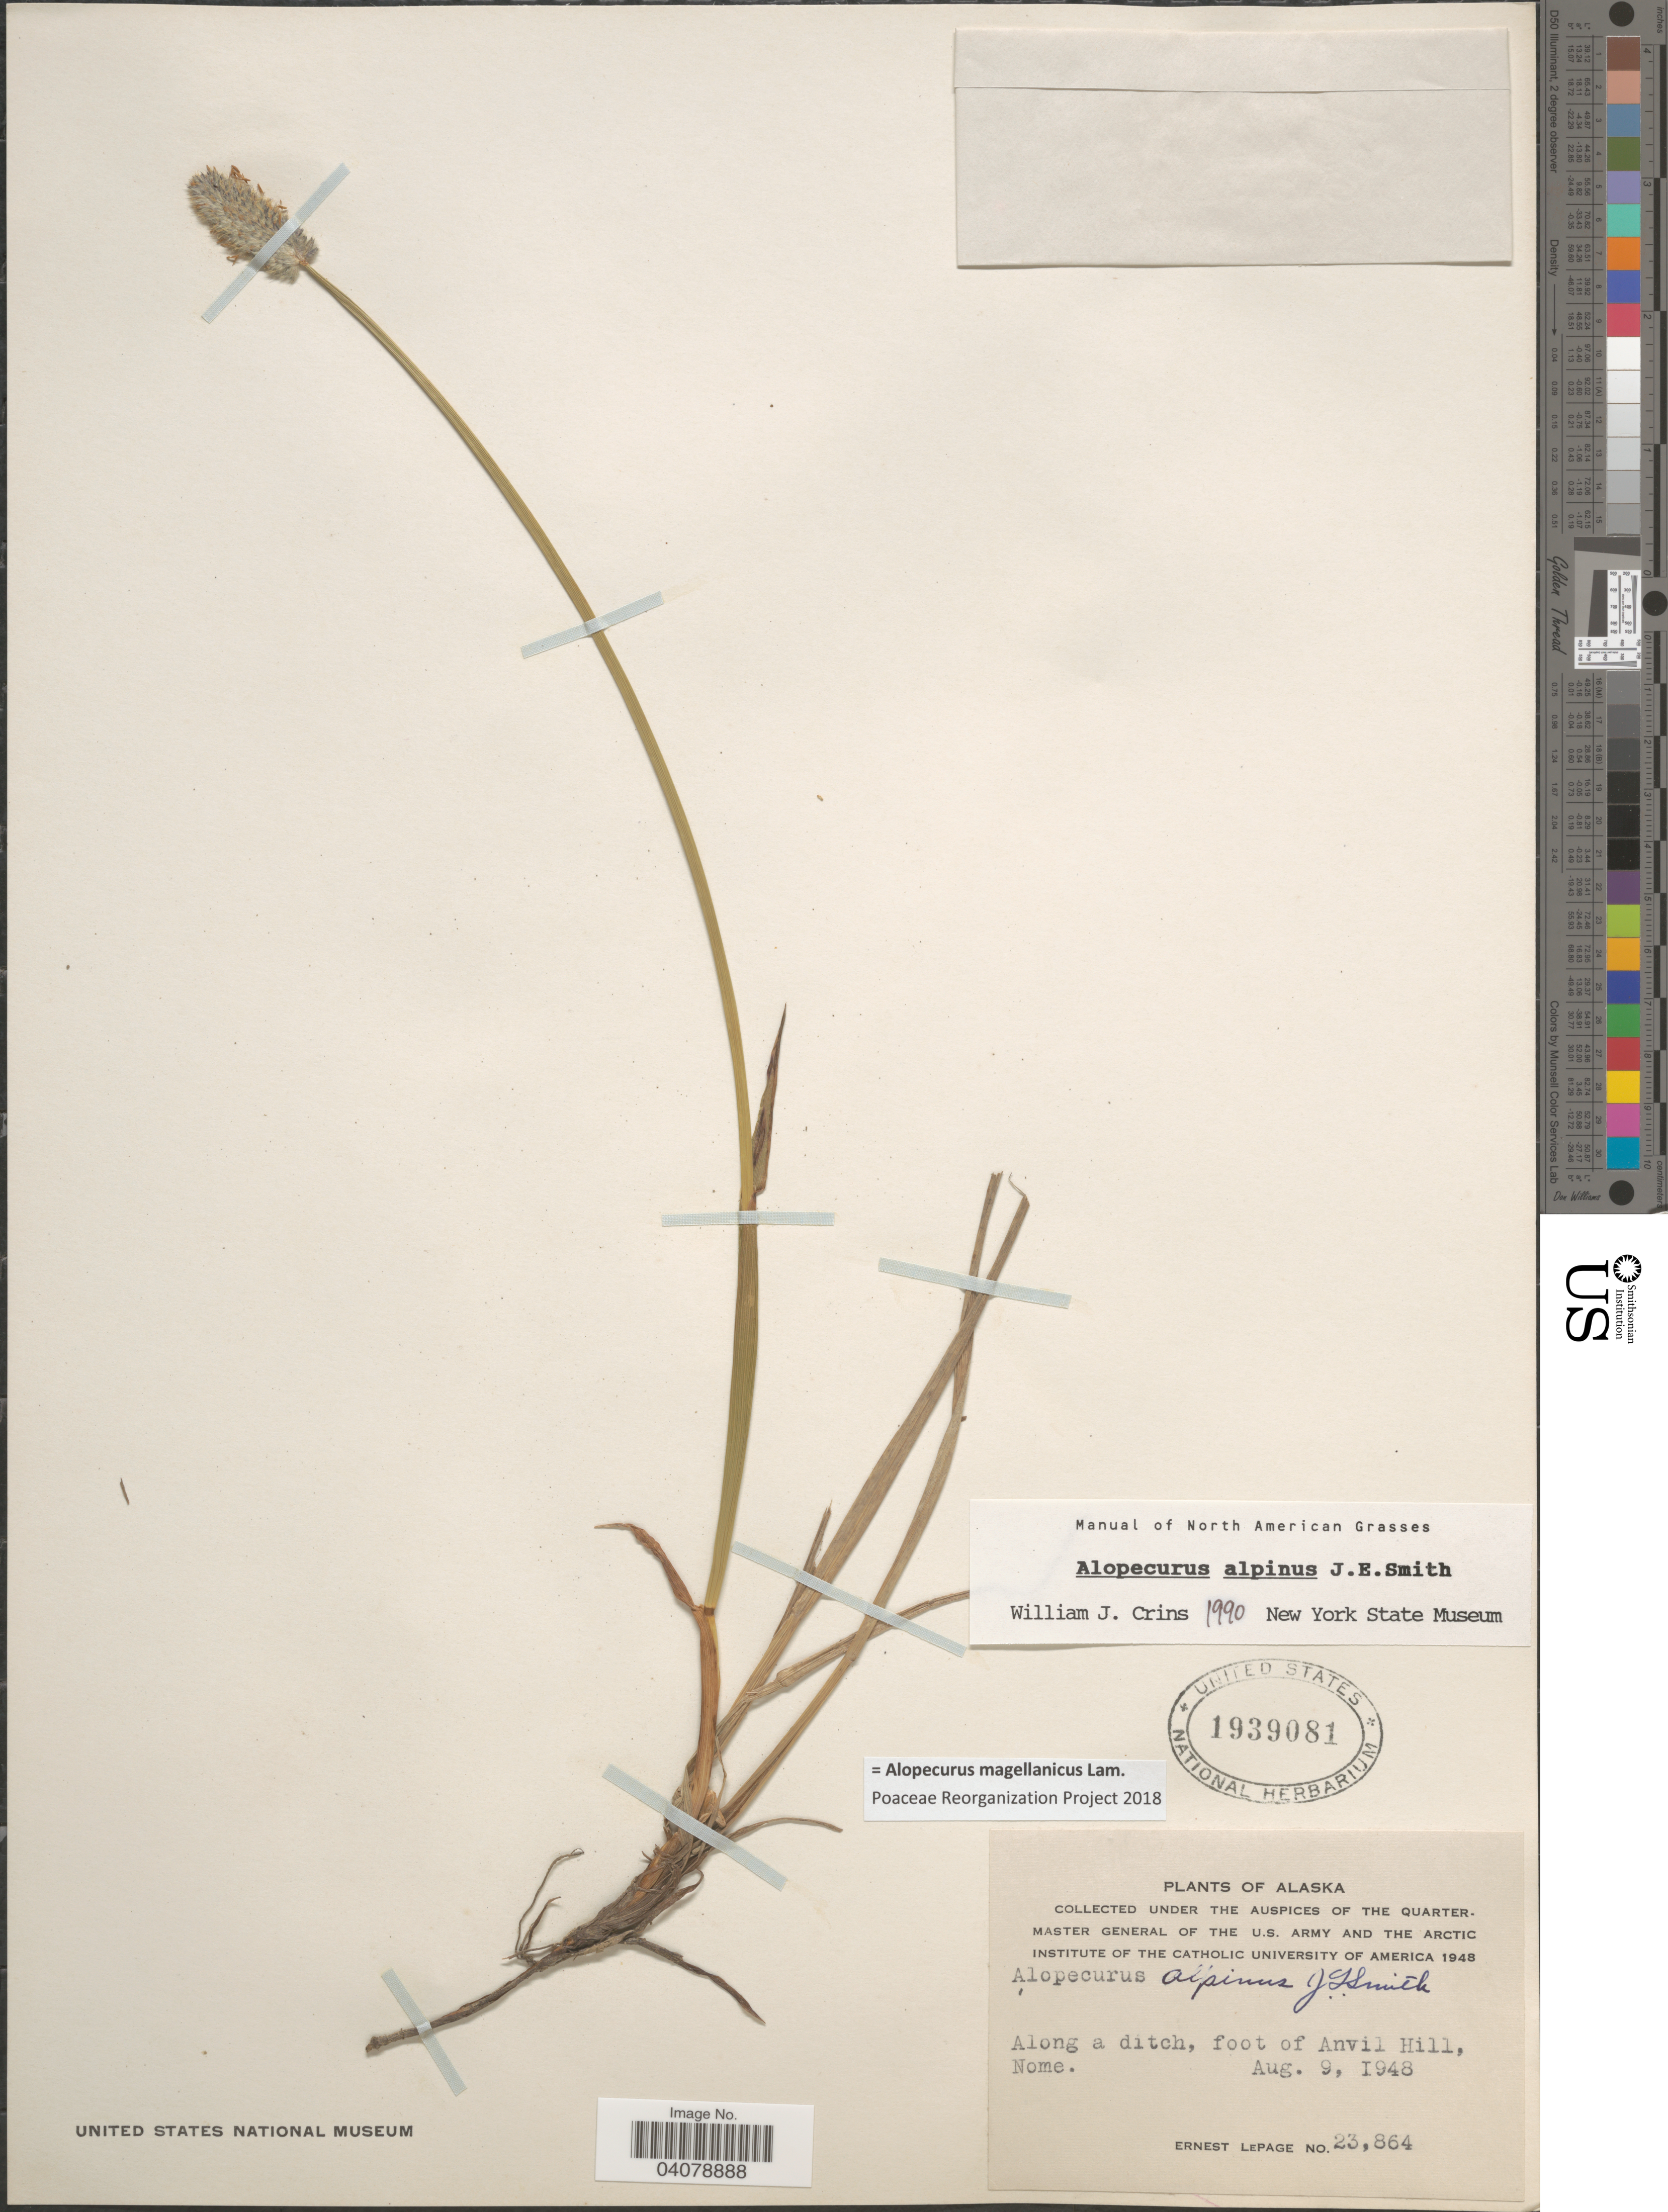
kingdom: Plantae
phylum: Tracheophyta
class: Liliopsida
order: Poales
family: Poaceae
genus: Alopecurus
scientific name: Alopecurus magellanicus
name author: Lam.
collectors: E. Lepage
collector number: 23864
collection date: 1948-08-09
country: United States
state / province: Alaska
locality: Along a ditch, foot of Anvil Hill, Nome.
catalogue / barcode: US 1939081